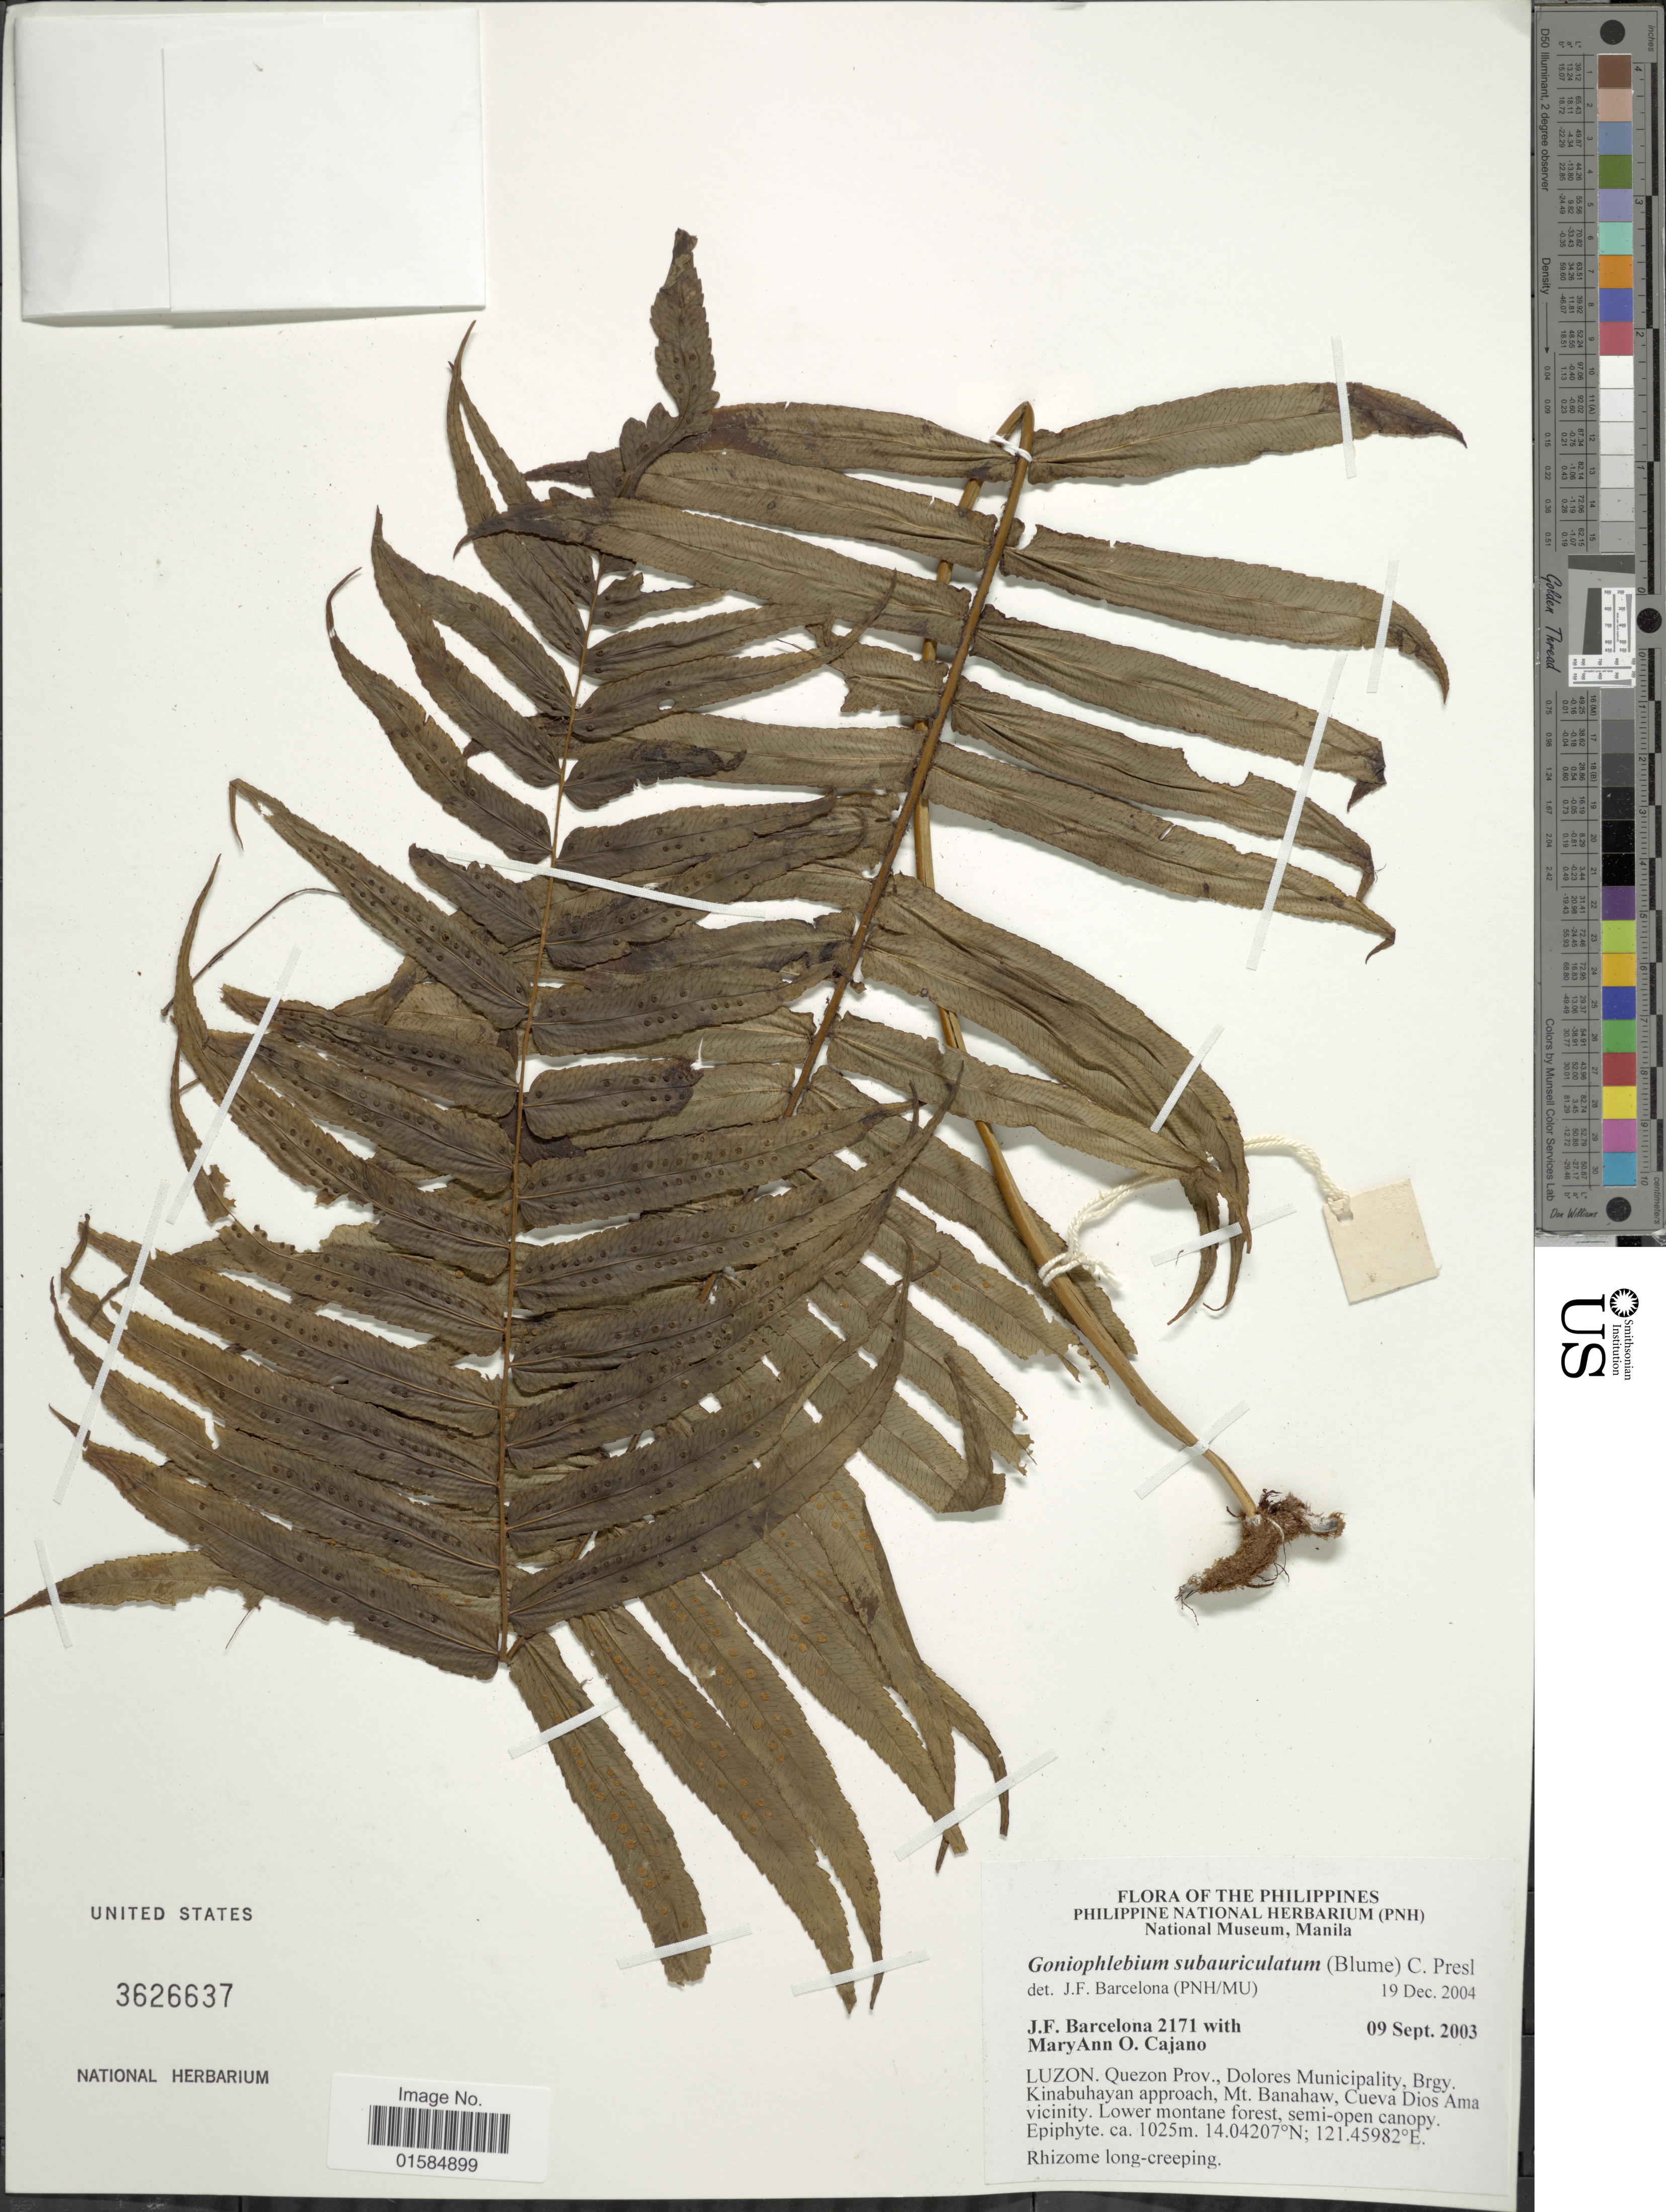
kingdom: Plantae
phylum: Tracheophyta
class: Polypodiopsida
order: Polypodiales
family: Polypodiaceae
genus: Goniophlebium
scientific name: Goniophlebium subauriculatum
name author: (Blume) C. Presl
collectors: J. F. Barcelona & M. Cajano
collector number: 2171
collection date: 2003-09-09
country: Philippines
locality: Luzon, Quezon Prov., Dolores Municipality, Brgy. Kinabuhayan approach, Mt. Banahaw, Cueva Dios Ama vicinity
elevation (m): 1025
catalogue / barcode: US 3626637